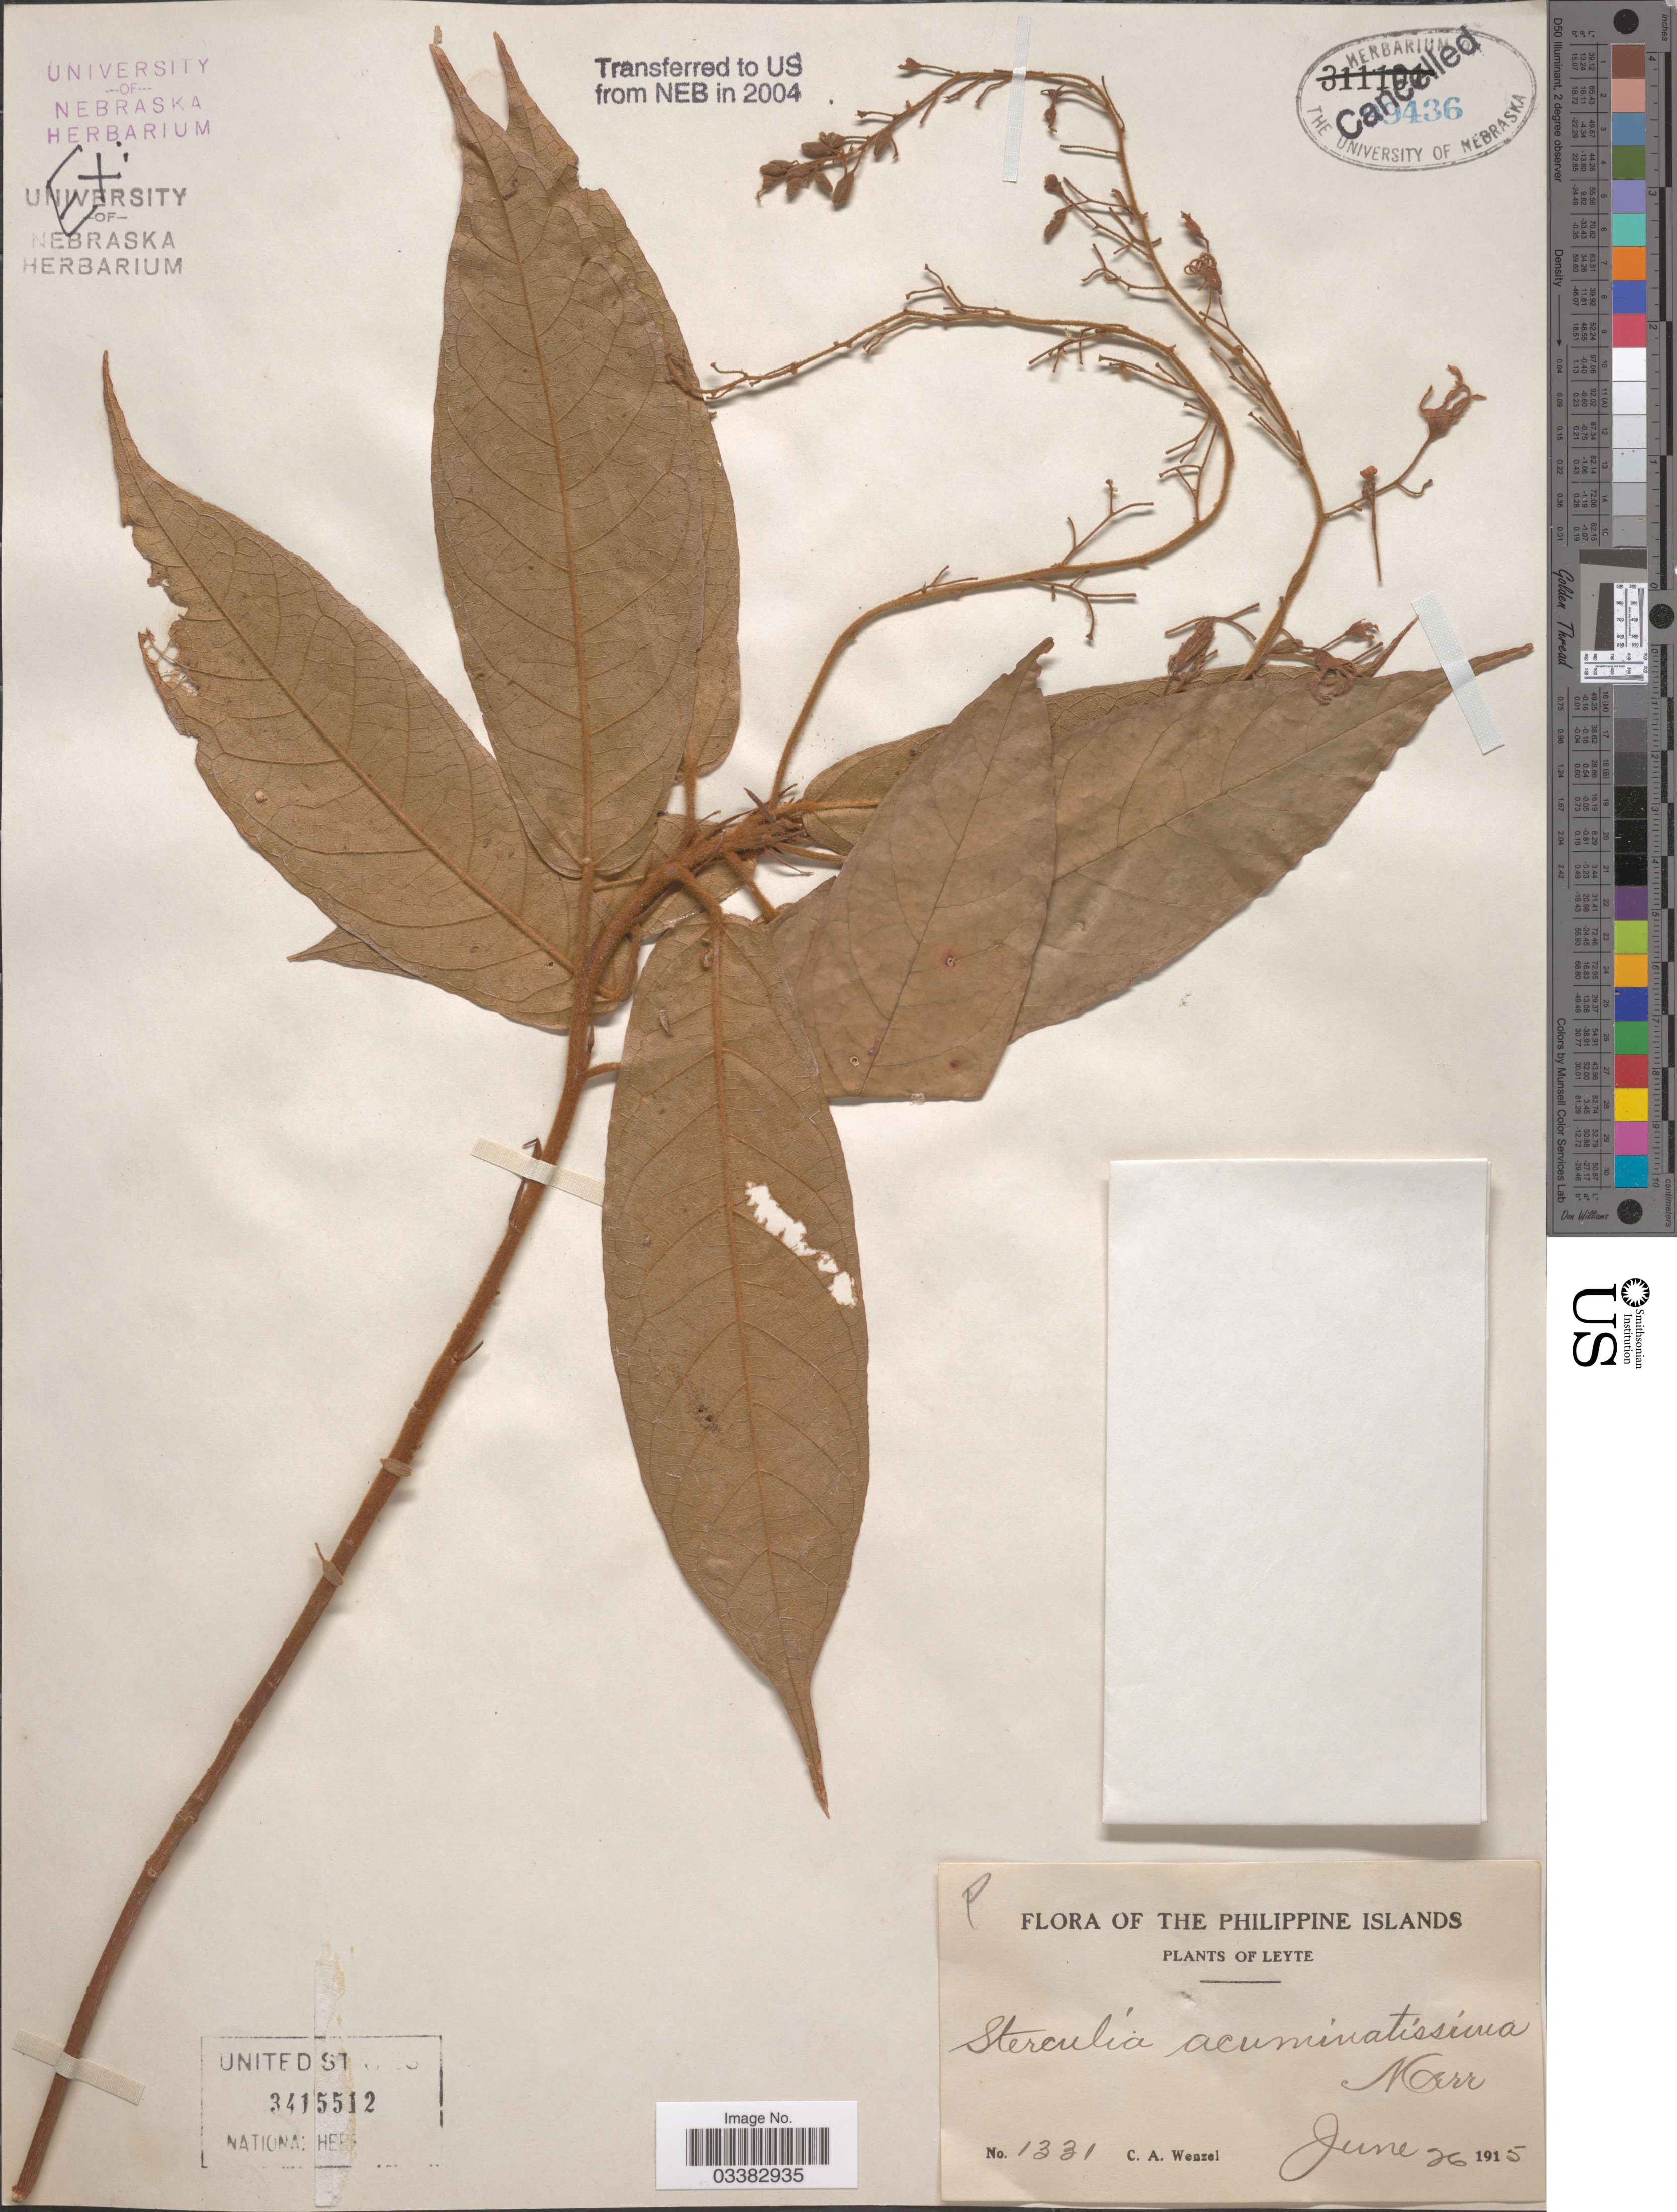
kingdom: Plantae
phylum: Tracheophyta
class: Magnoliopsida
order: Malvales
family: Malvaceae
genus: Sterculia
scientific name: Sterculia acuminata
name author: P. Beauv.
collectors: C. Wenzel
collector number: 1331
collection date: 1915-06-26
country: Philippines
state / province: Eastern Visayas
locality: The Philippine Islands, Leyte.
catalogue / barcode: US 3415512